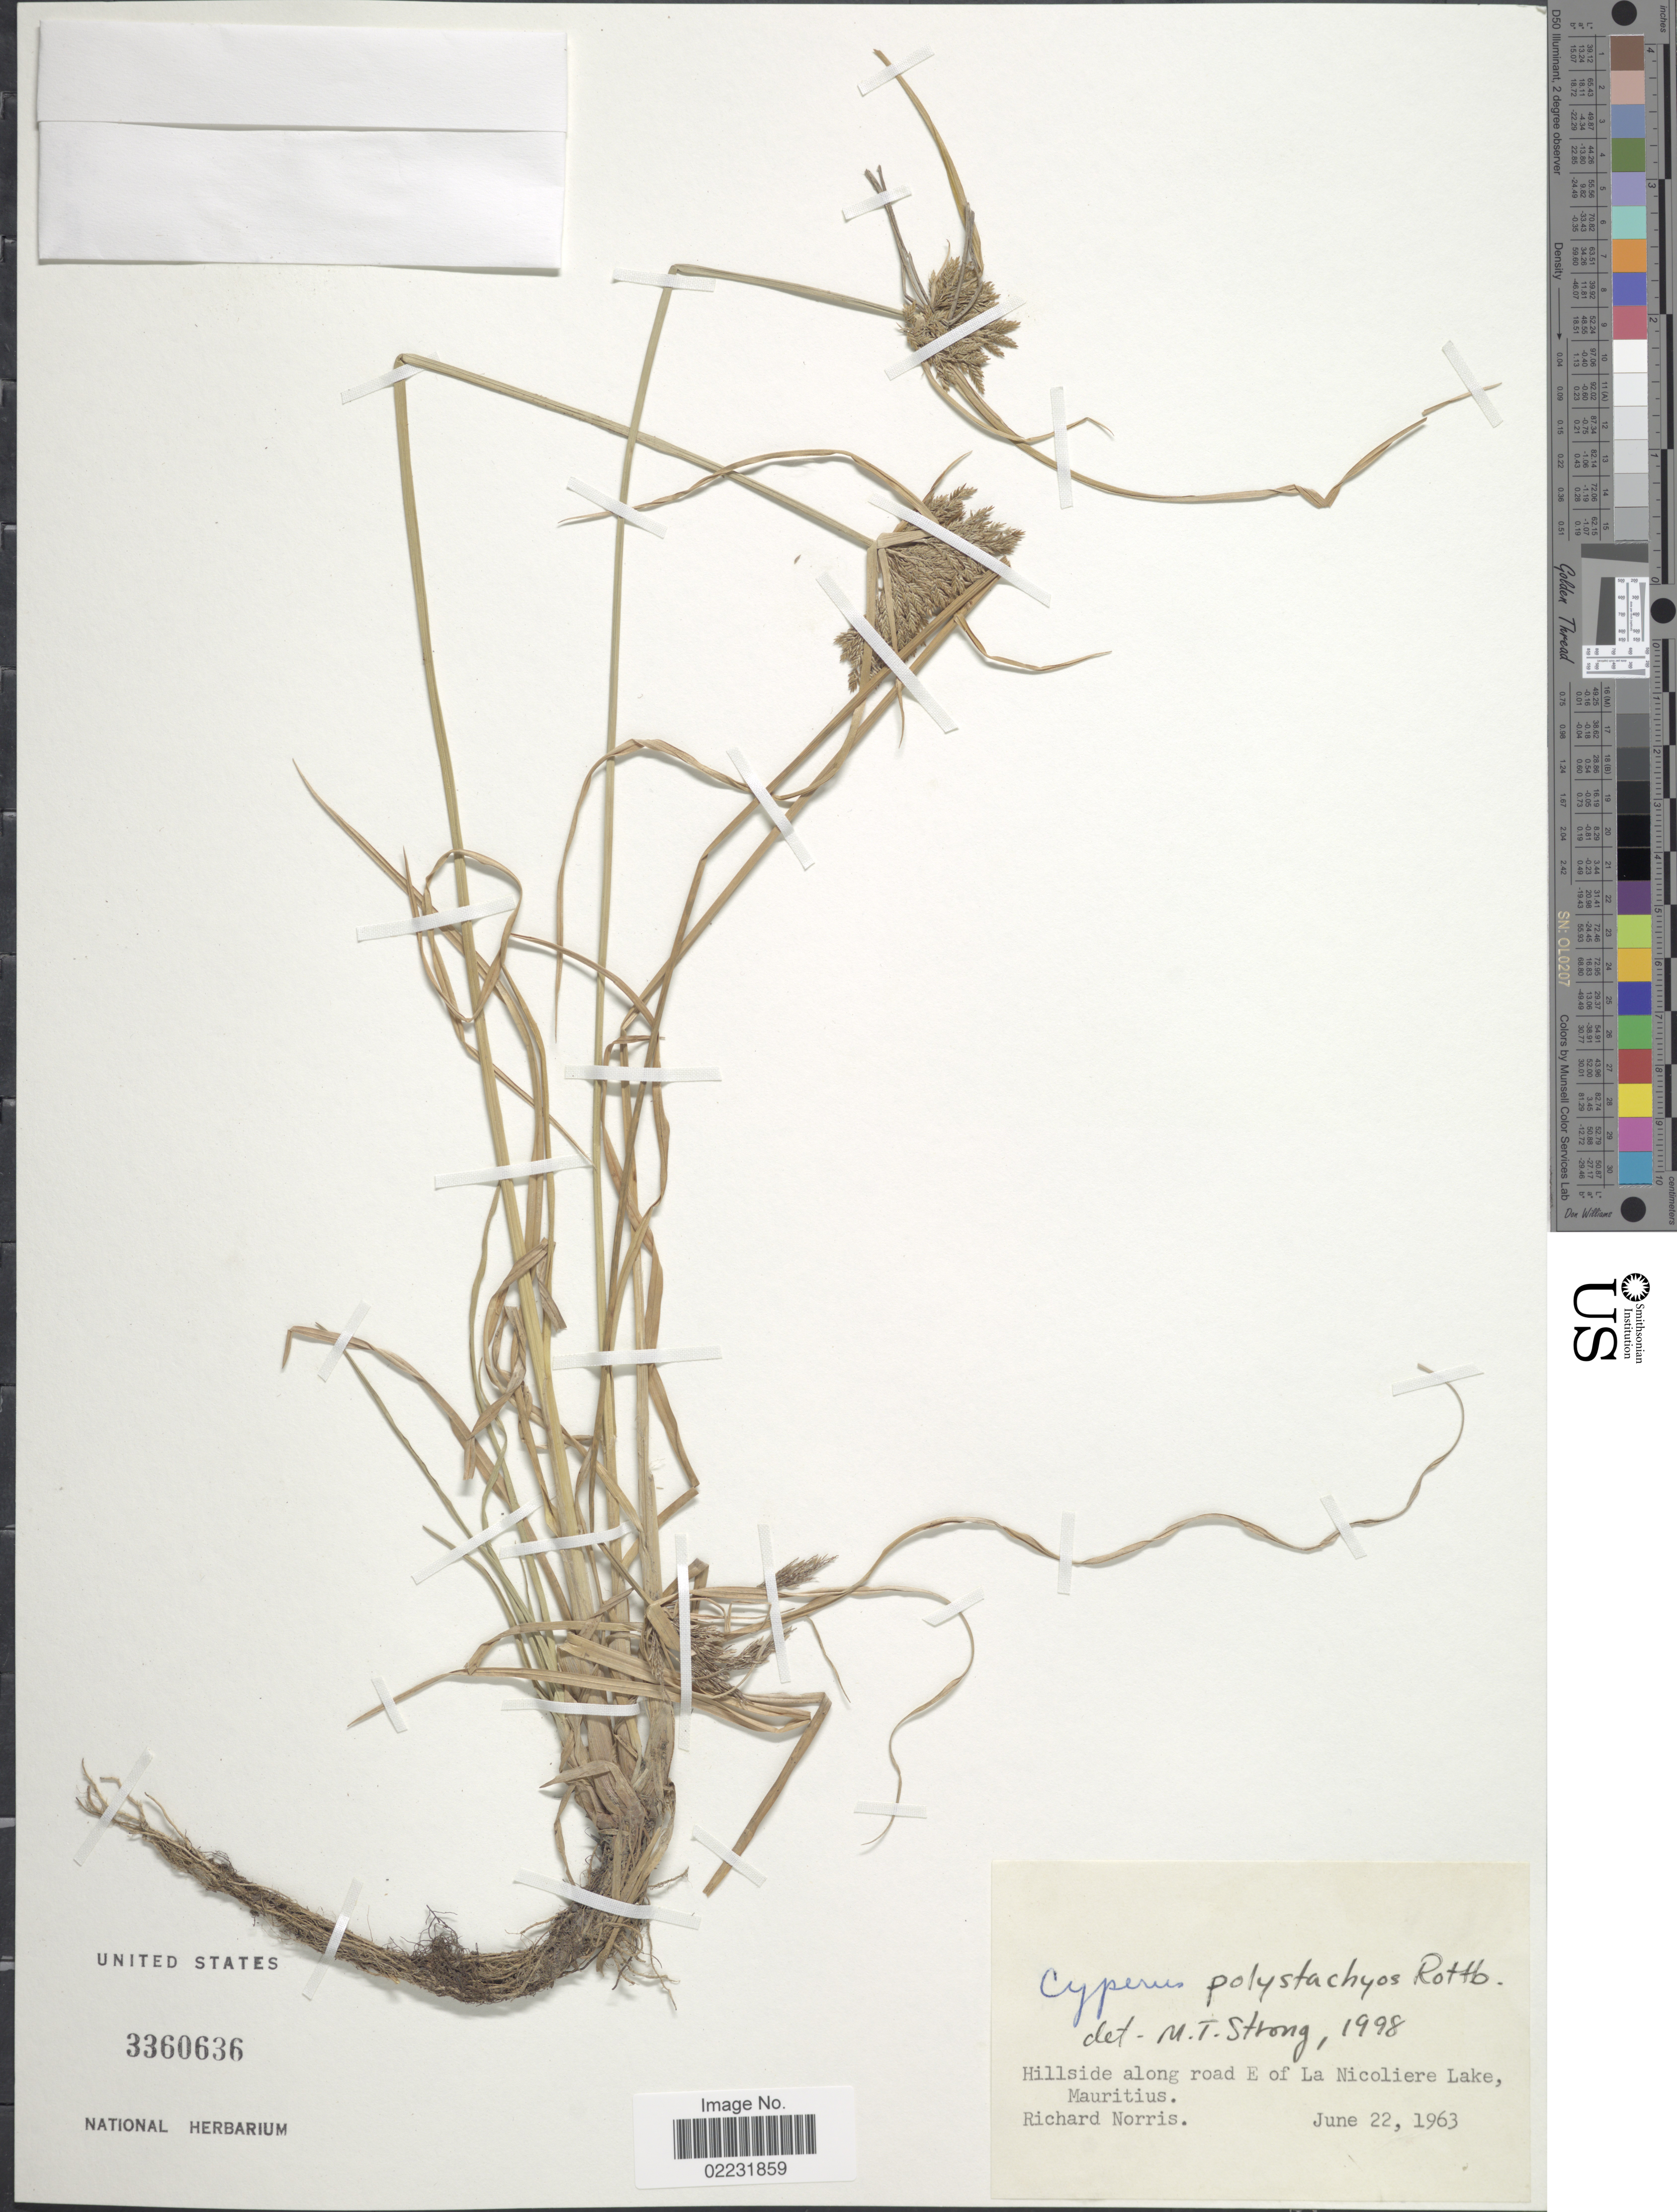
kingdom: Plantae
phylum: Tracheophyta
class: Liliopsida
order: Poales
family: Cyperaceae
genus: Cyperus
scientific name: Cyperus polystachyos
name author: Rottb.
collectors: R. E. Norris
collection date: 1963-06-22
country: Mauritius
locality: Hillside along road E of La Nicoliere Lake, Mauritius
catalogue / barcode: US 3360636